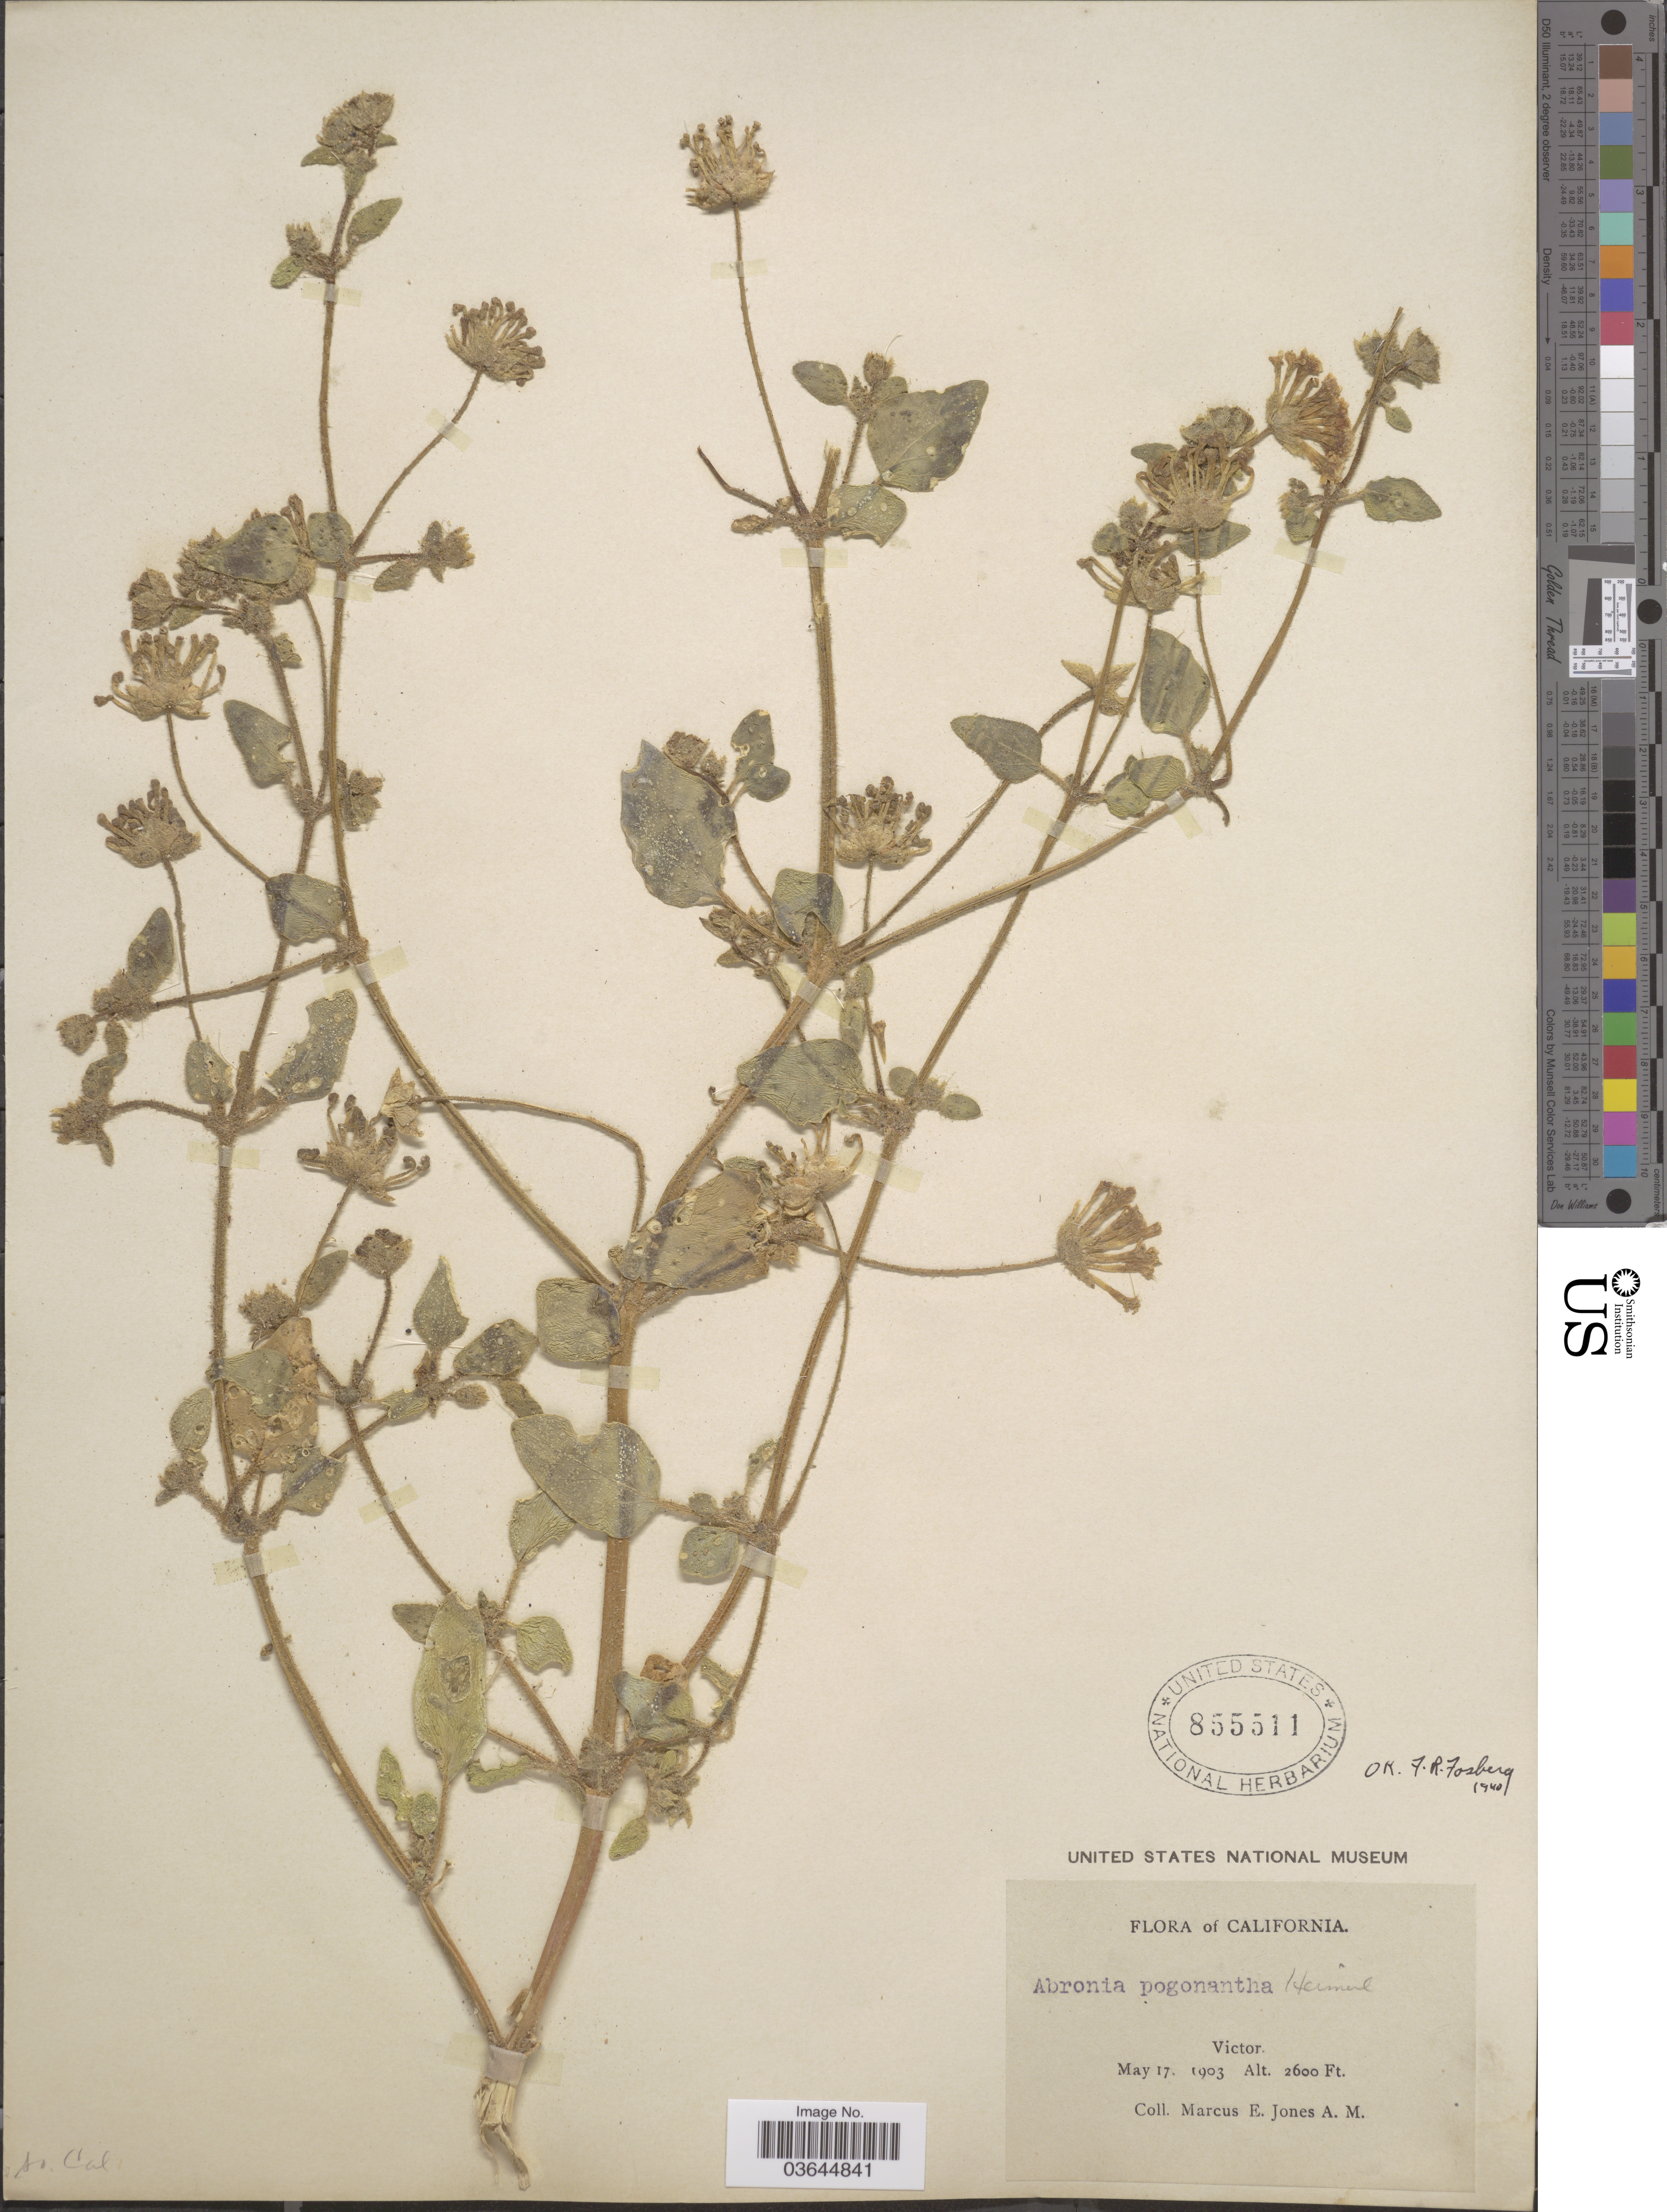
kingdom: Plantae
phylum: Tracheophyta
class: Magnoliopsida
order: Caryophyllales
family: Nyctaginaceae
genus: Abronia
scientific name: Abronia pogonantha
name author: Heimerl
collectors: M. E. Jones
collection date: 1903-05-17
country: United States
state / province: California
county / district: San Joaquin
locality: Victor.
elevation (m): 792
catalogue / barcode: US 855511